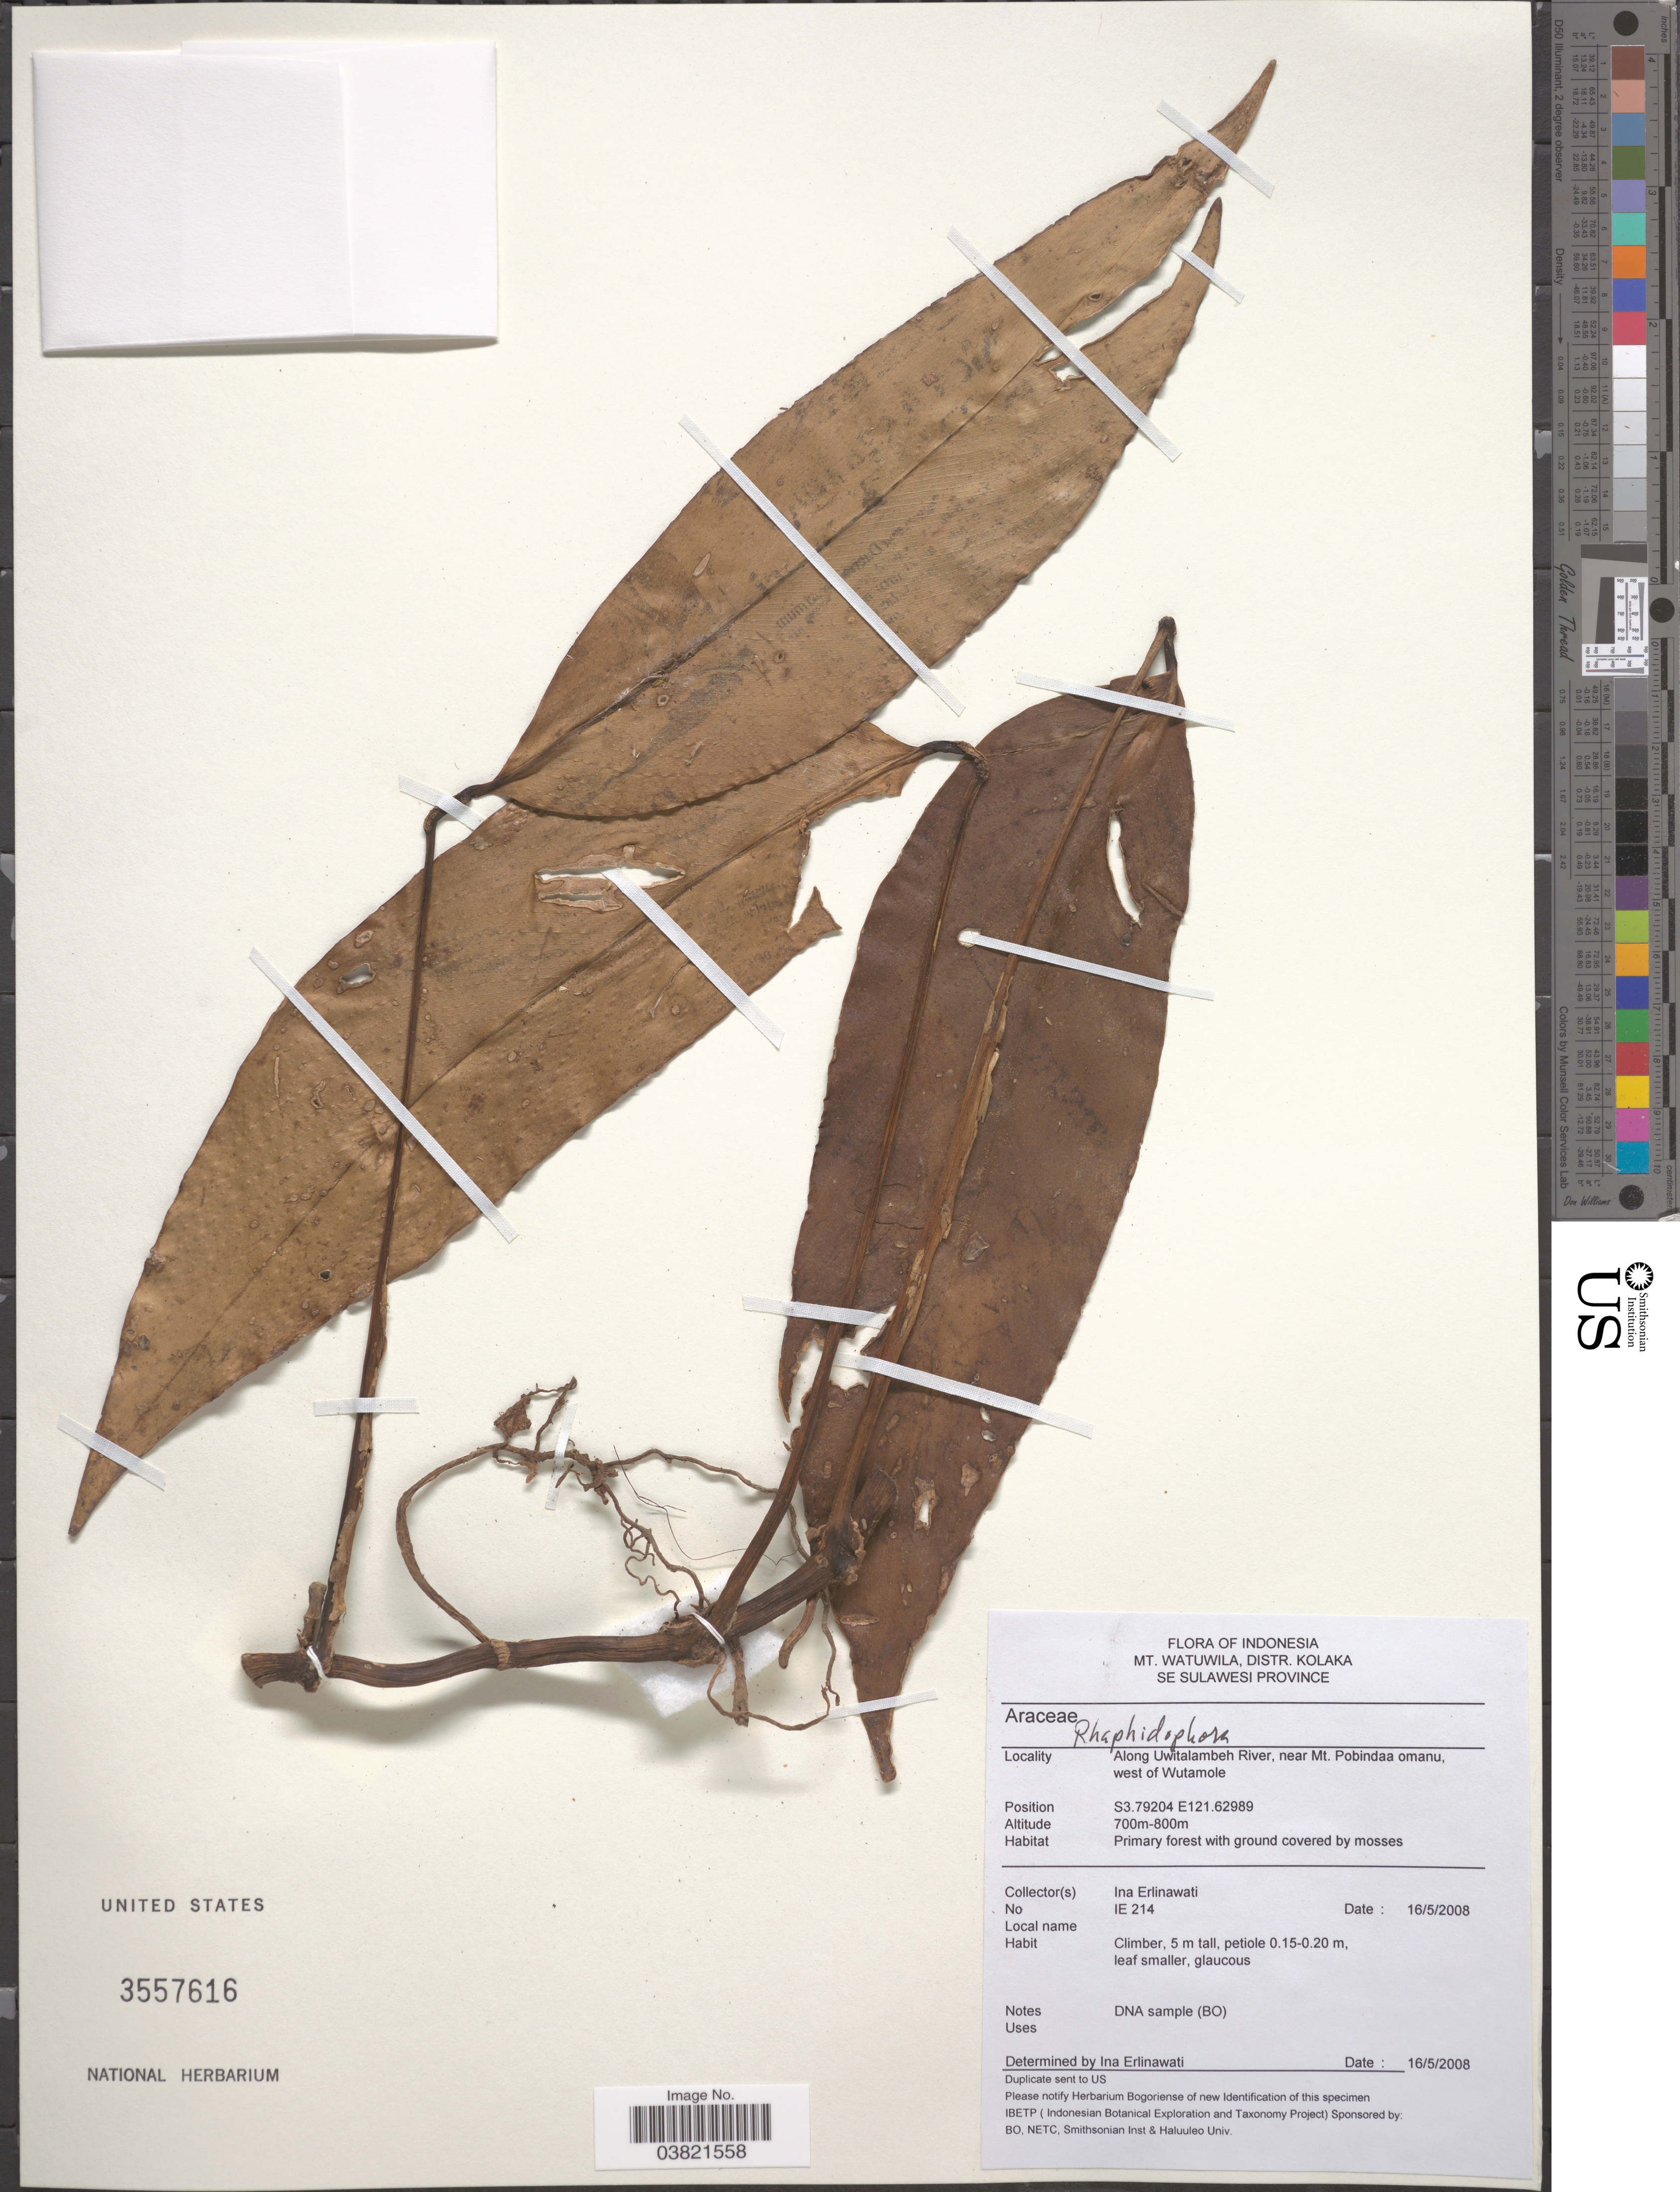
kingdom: Plantae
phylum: Tracheophyta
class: Liliopsida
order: Alismatales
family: Araceae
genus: Rhaphidophora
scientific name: Rhaphidophora sp.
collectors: I. Erlinawati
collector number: IE 214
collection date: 2008-05-16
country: Indonesia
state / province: Sulawesi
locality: Mt. Watuwila, Distr. Kolaka, SE Sulawesi Province. Along Uwitalambeh River, near Mt. Pobindaa omanu, west of Wutamole.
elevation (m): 700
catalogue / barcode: US 3557616